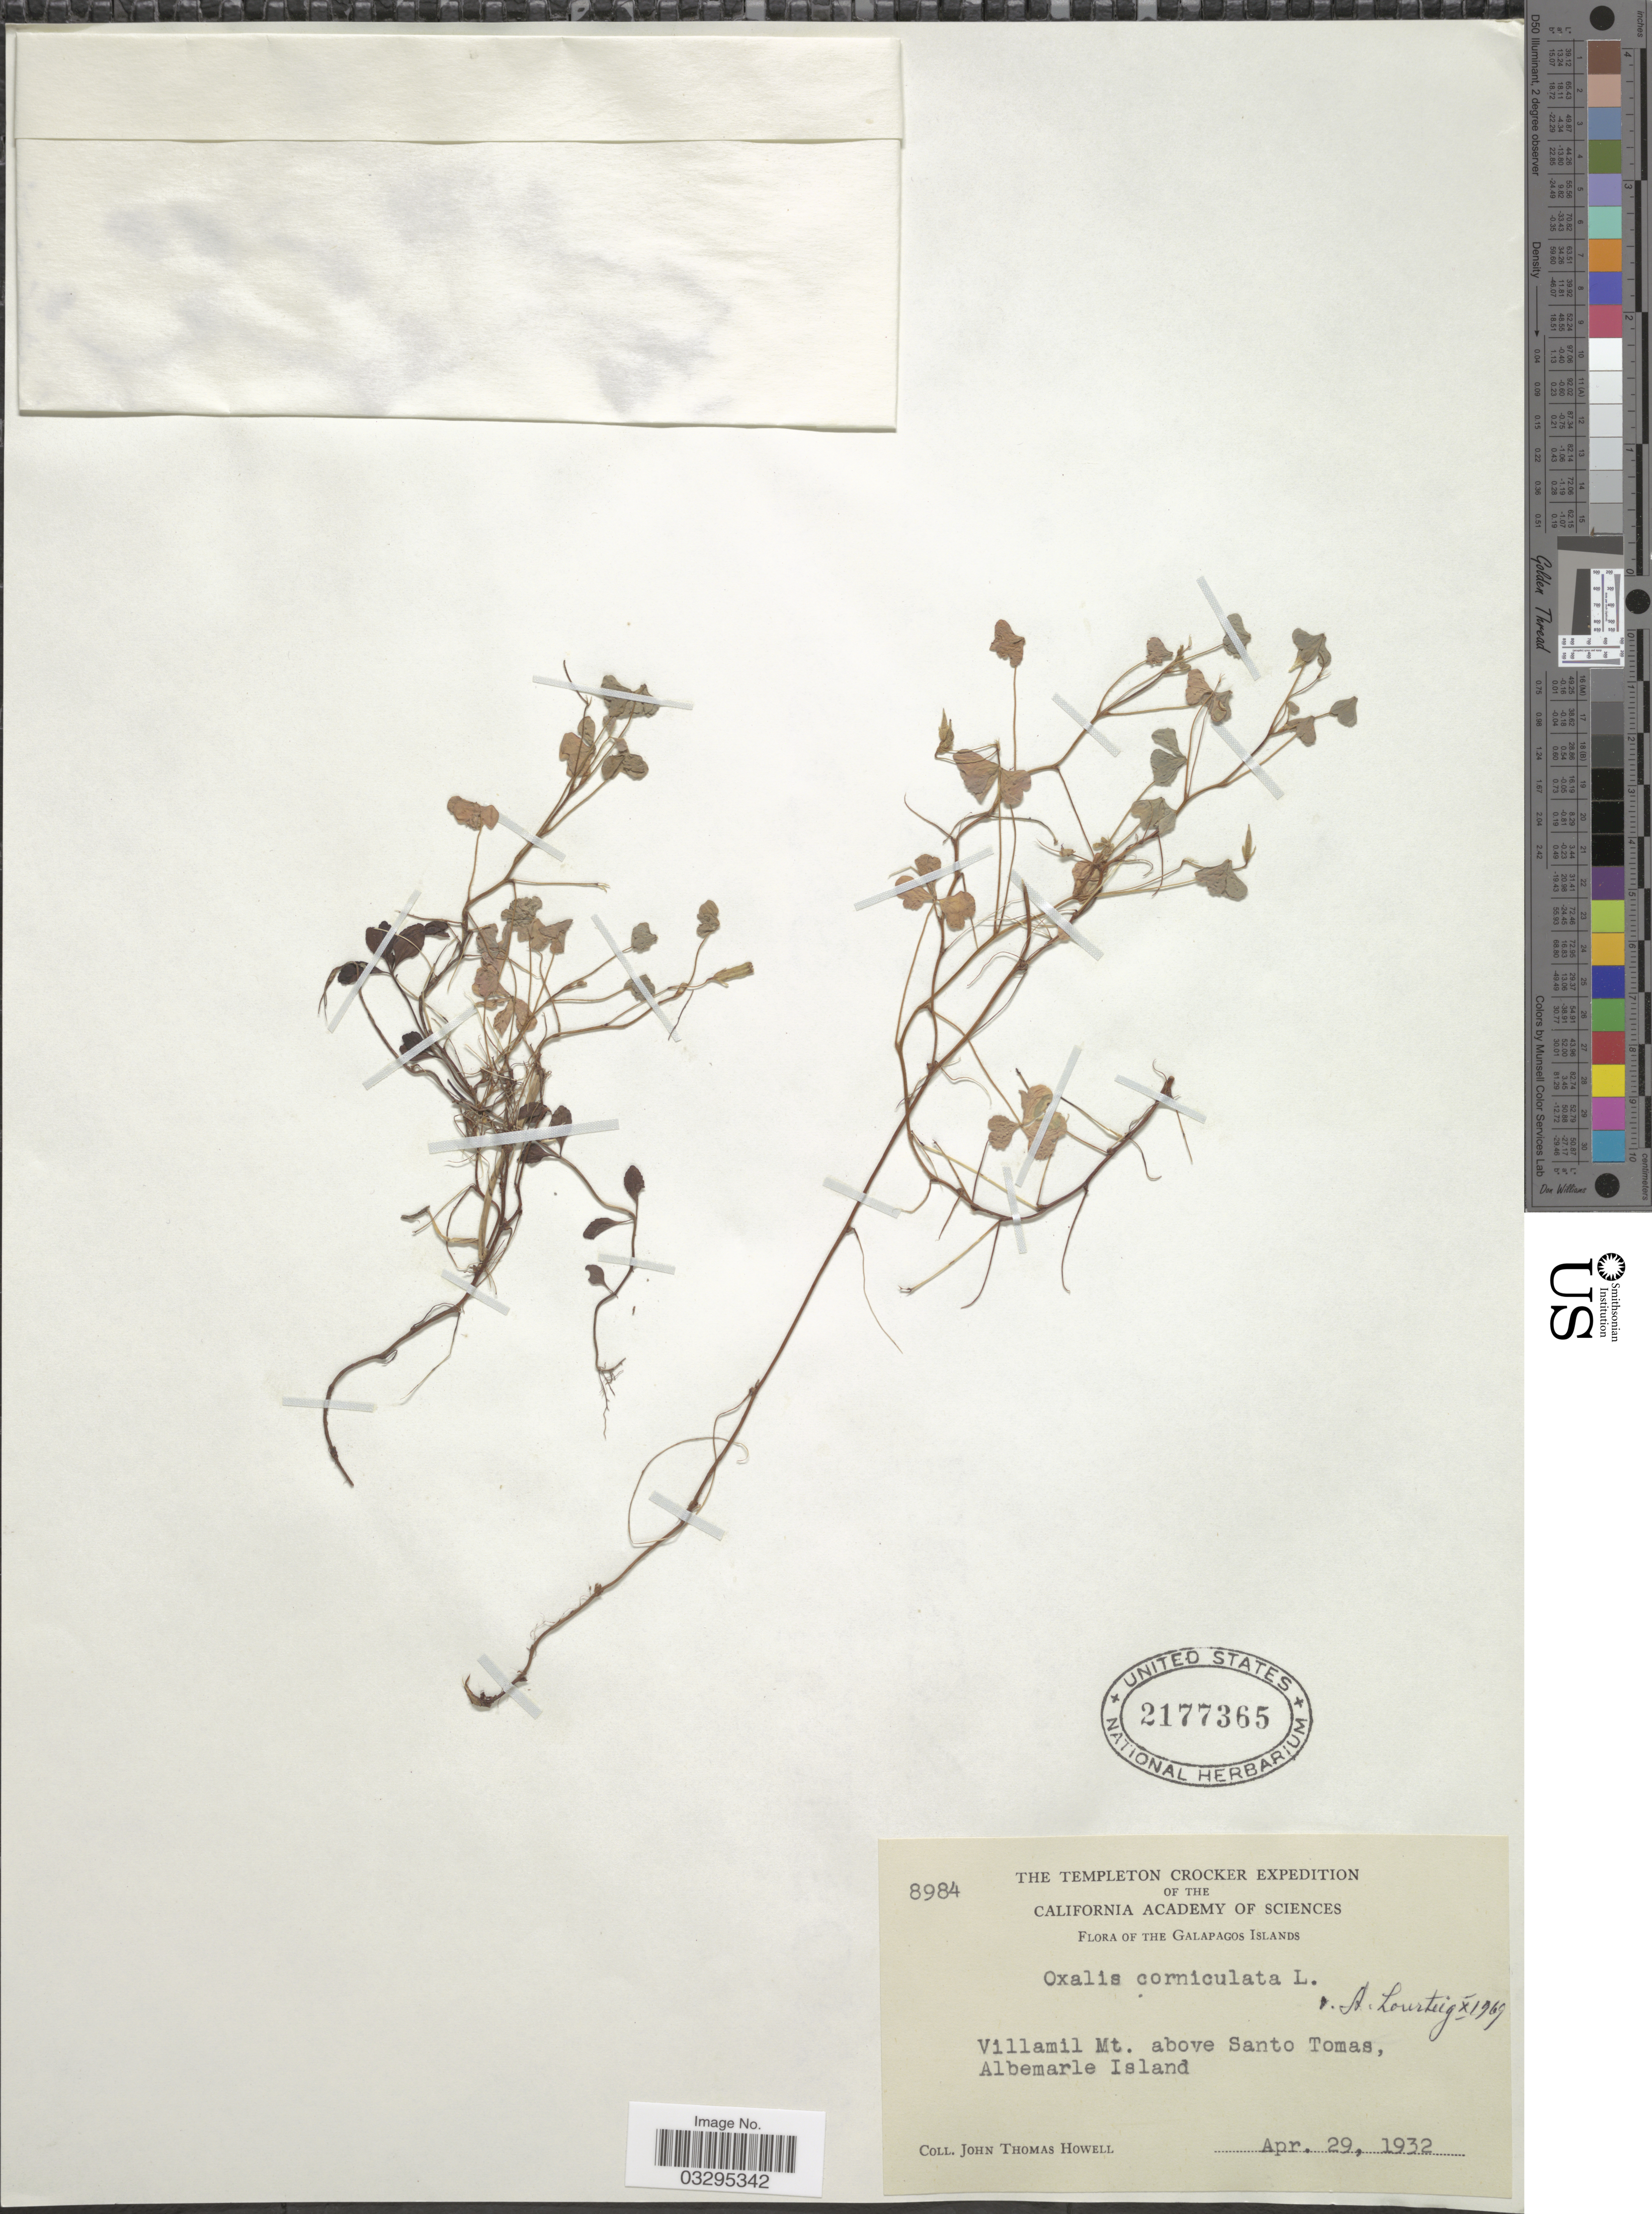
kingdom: Plantae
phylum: Tracheophyta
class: Magnoliopsida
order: Oxalidales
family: Oxalidaceae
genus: Oxalis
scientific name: Oxalis corniculata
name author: L.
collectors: J. T. Howell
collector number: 8984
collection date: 1932-04-29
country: Ecuador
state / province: Colón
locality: Galapagos Islands. Villamil Mt. above Santo Tomas, Albemarle Island.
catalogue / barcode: US 2177365